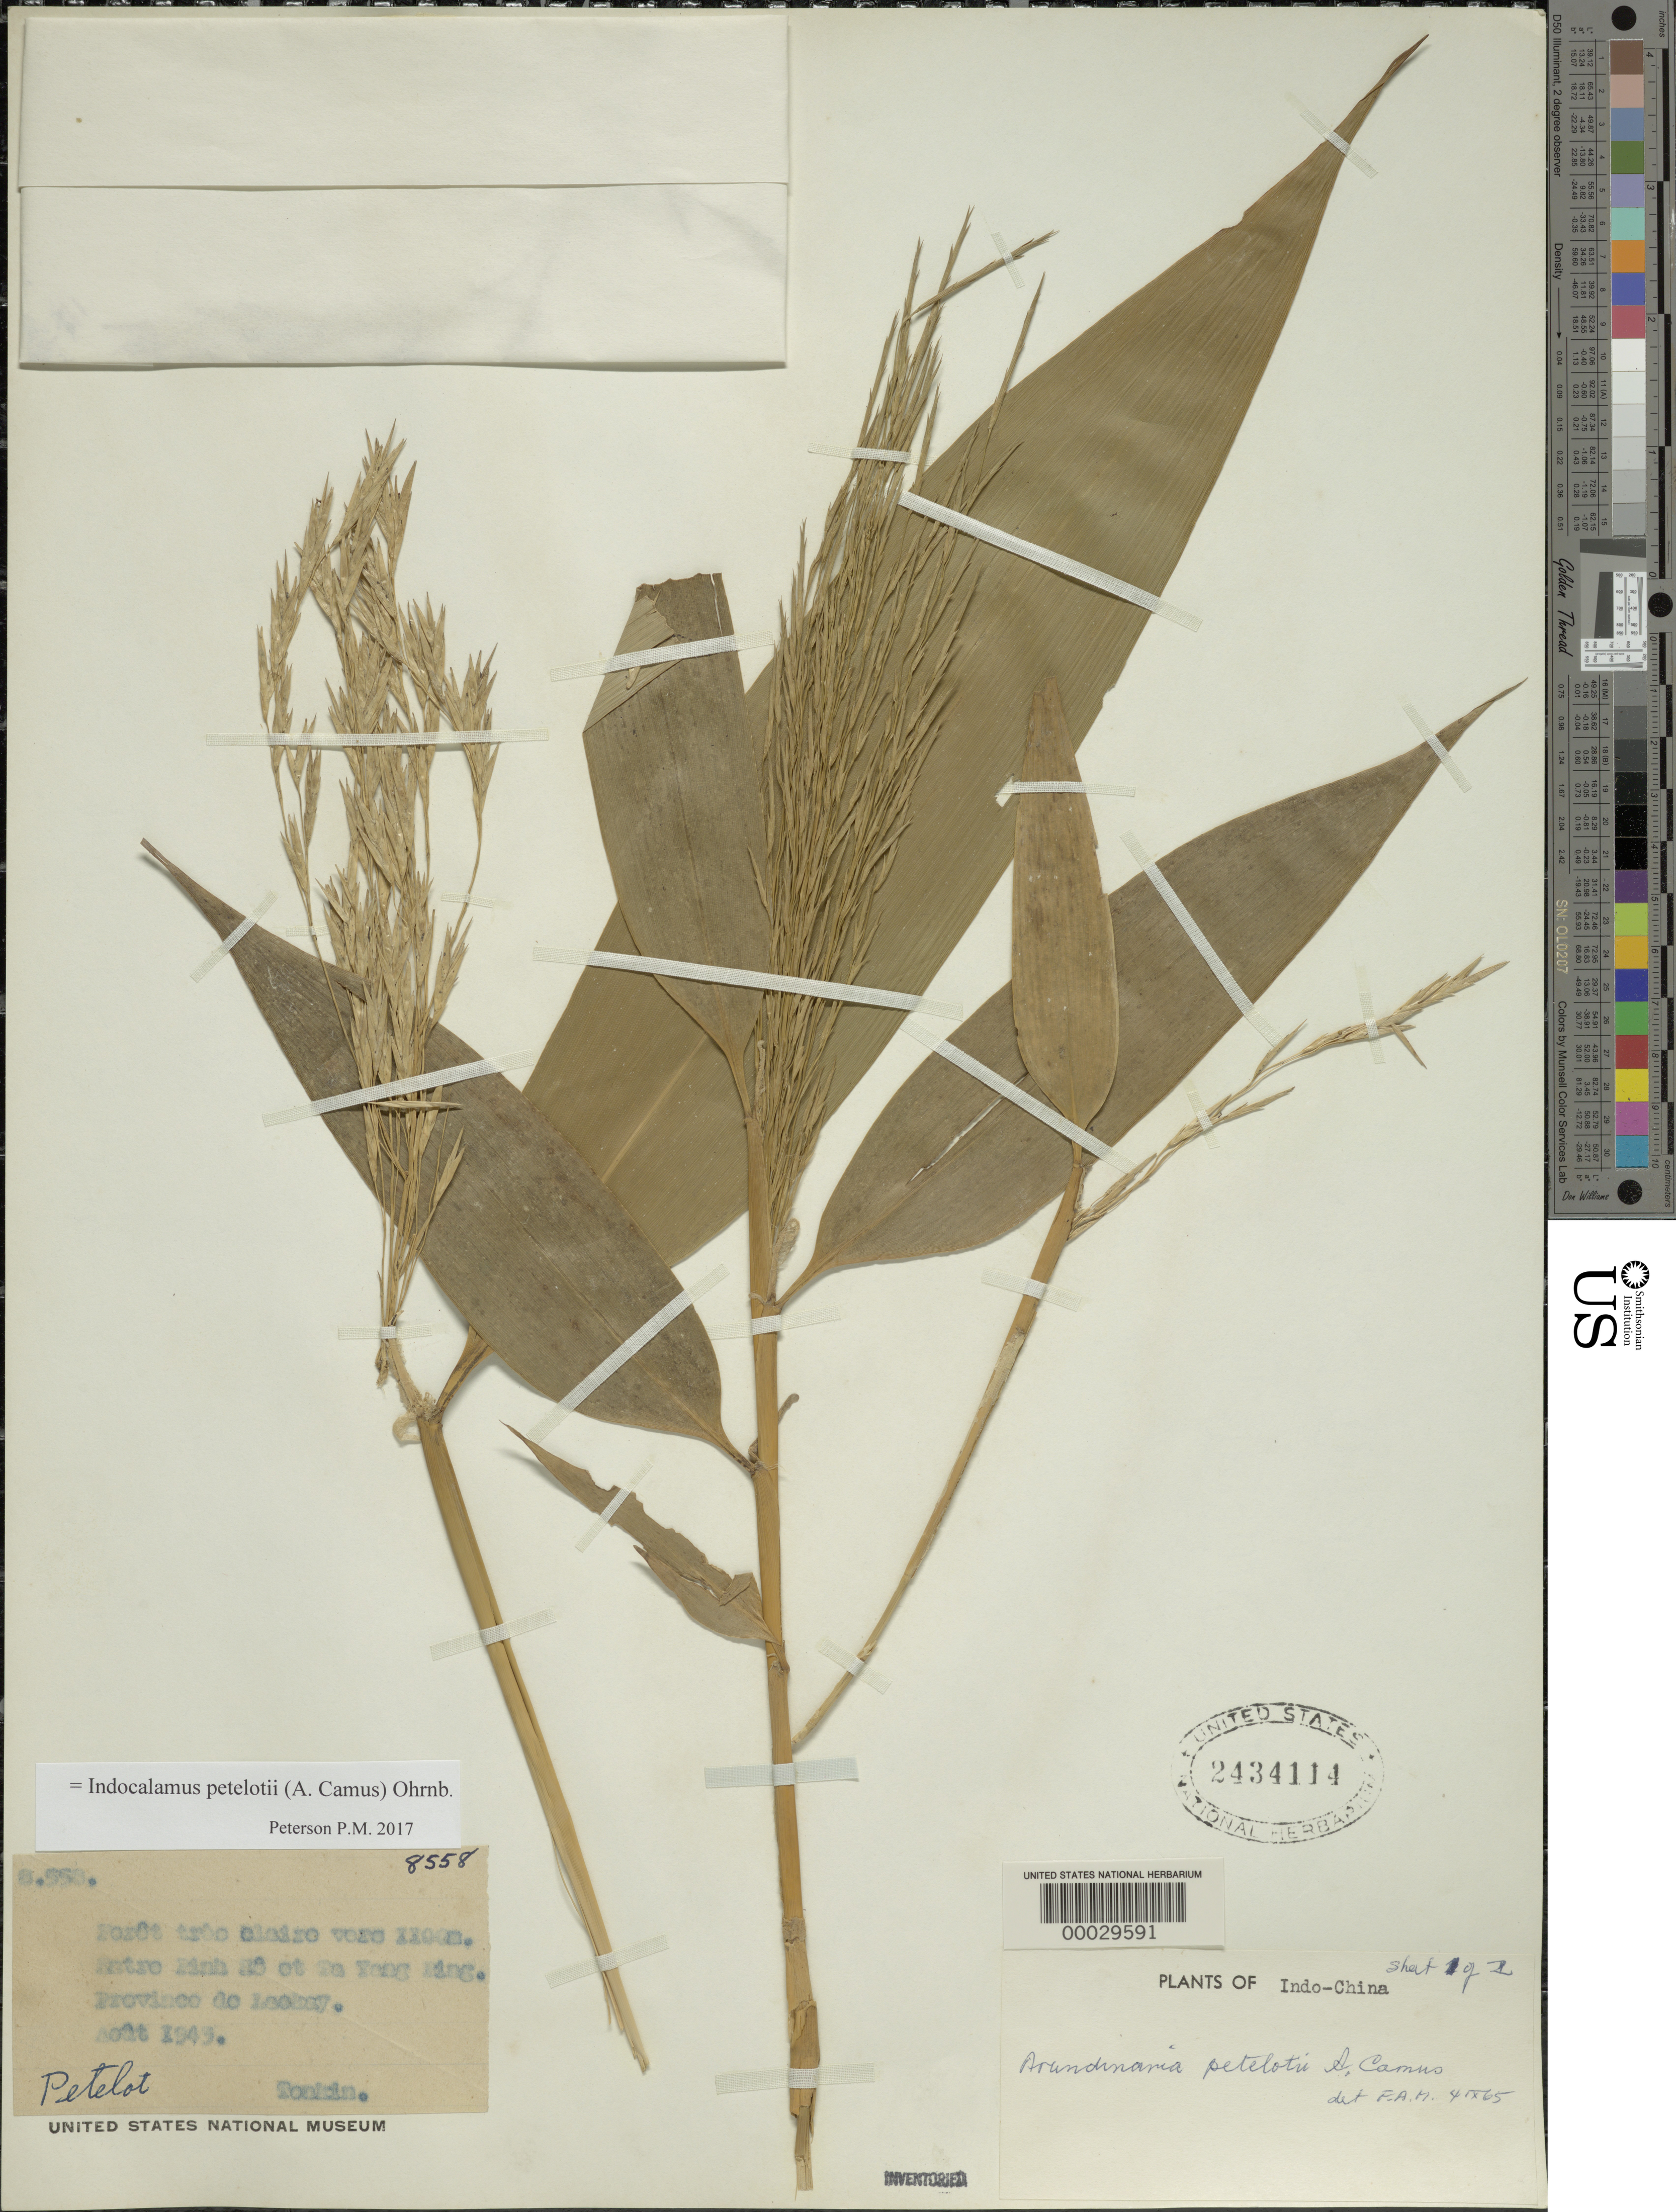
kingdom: Plantae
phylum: Tracheophyta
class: Liliopsida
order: Poales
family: Poaceae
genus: Indocalamus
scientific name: Indocalamus petelotii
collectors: P. A. Pételot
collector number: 8558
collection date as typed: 1943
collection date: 1943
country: Vietnam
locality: Tonkin, ta yang ping, laokay prov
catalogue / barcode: US 2434114